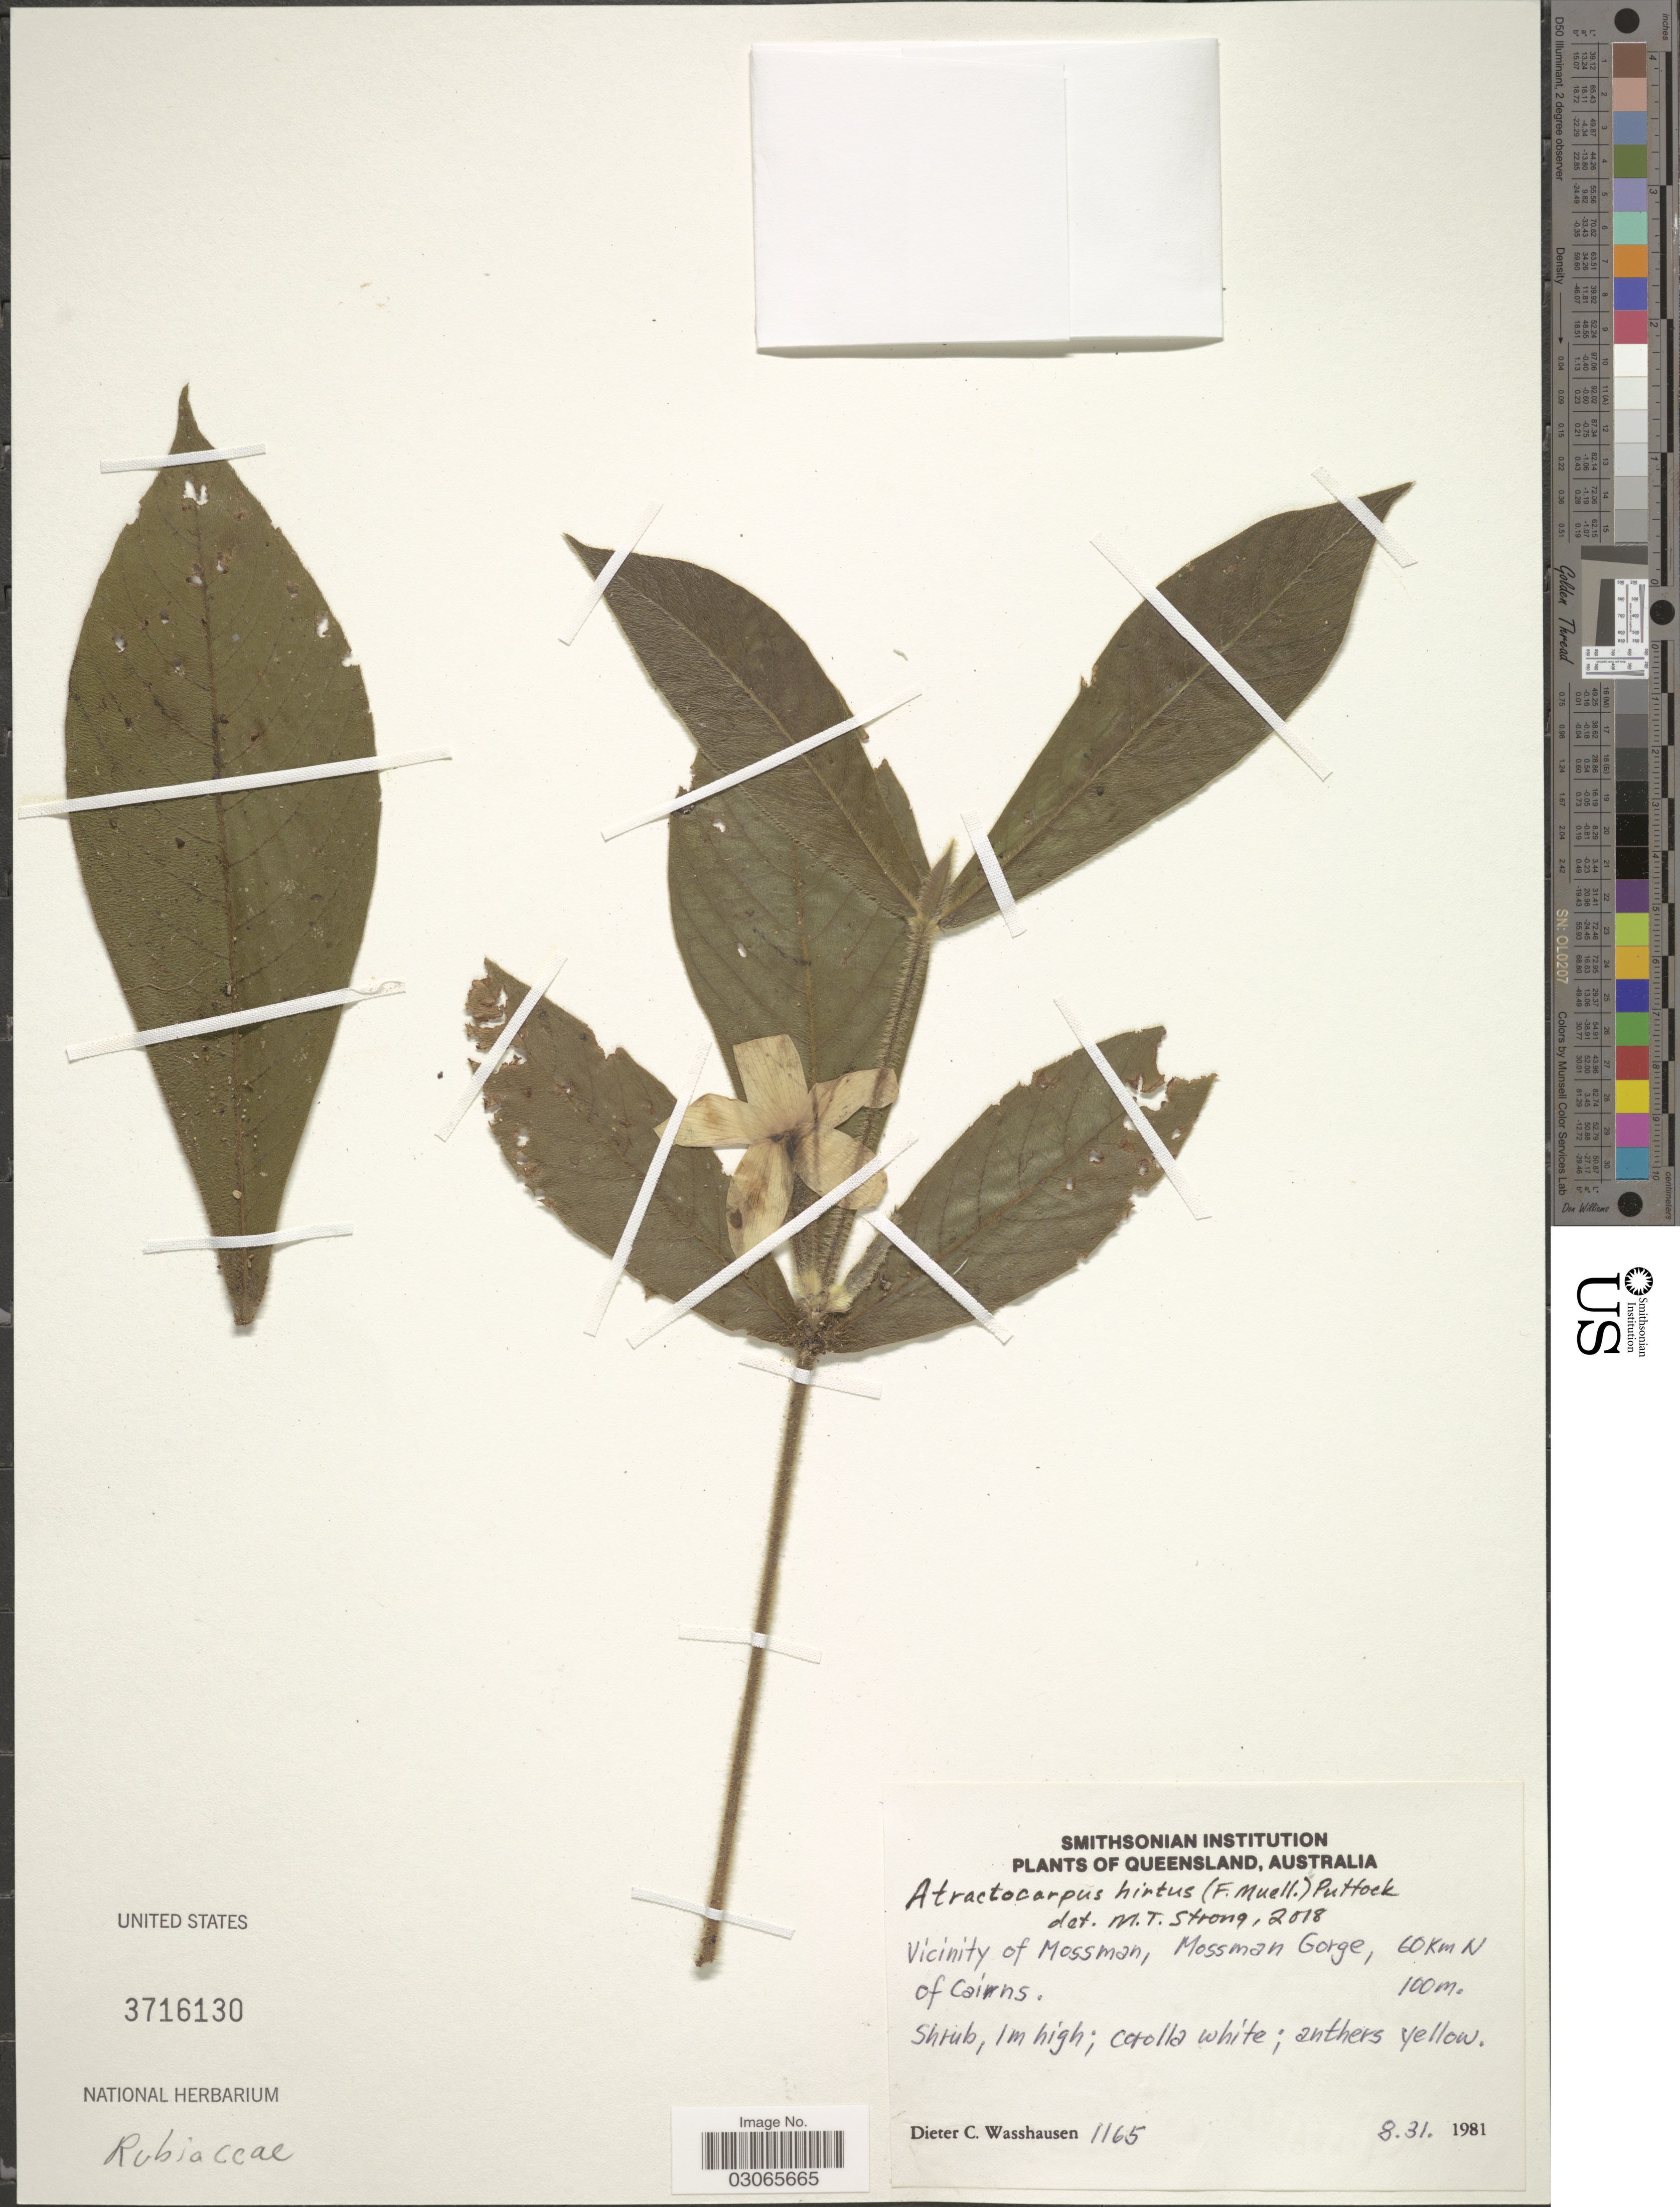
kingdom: Plantae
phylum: Tracheophyta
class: Magnoliopsida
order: Gentianales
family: Rubiaceae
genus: Atractocarpus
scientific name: Atractocarpus hirtus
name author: (F. Muell.) Puttock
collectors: D. C. Wasshausen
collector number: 1165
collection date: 1981-08-31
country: Australia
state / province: Queensland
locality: Vicinity of Mossman, Mossman Gorge, 60 Km N of Cairns.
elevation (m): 100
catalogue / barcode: US 3716130